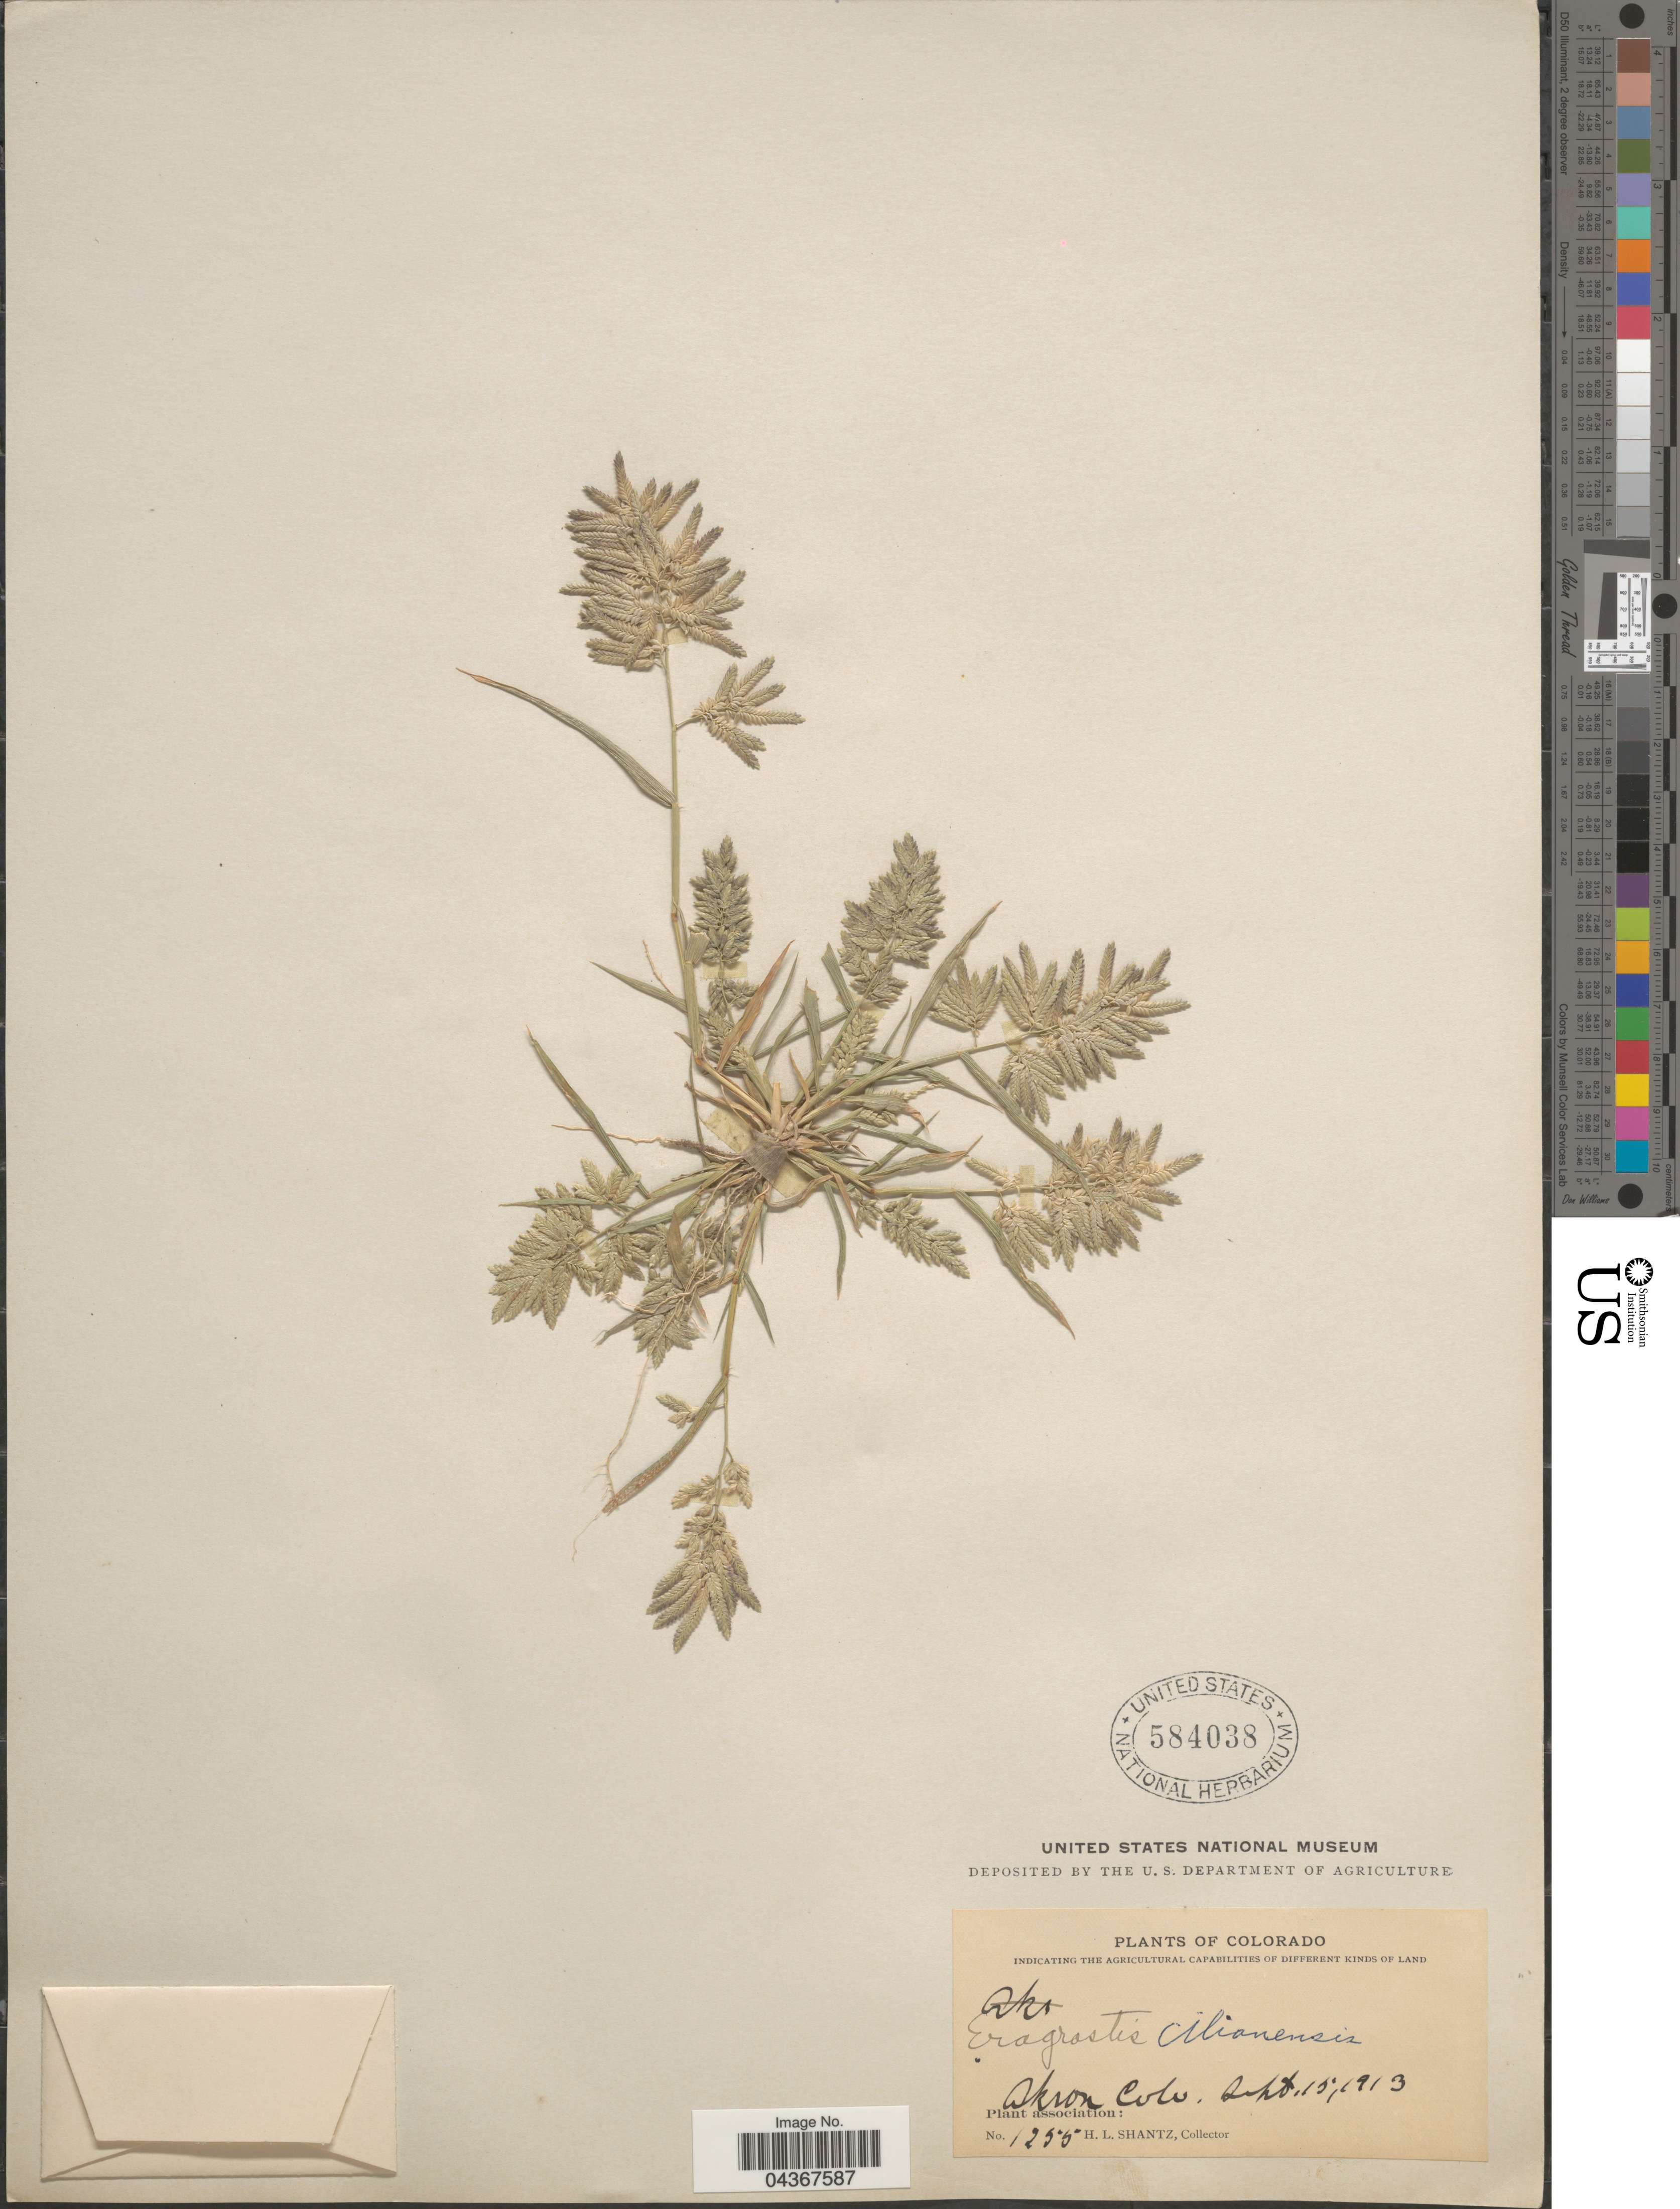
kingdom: Plantae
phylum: Tracheophyta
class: Liliopsida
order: Poales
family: Poaceae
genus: Eragrostis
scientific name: Eragrostis cilianensis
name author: (Bellardi) Vignolo ex Janch.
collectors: H. Shantz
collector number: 1255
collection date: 1913-09-15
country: United States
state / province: Colorado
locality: Akron.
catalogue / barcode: US 584038